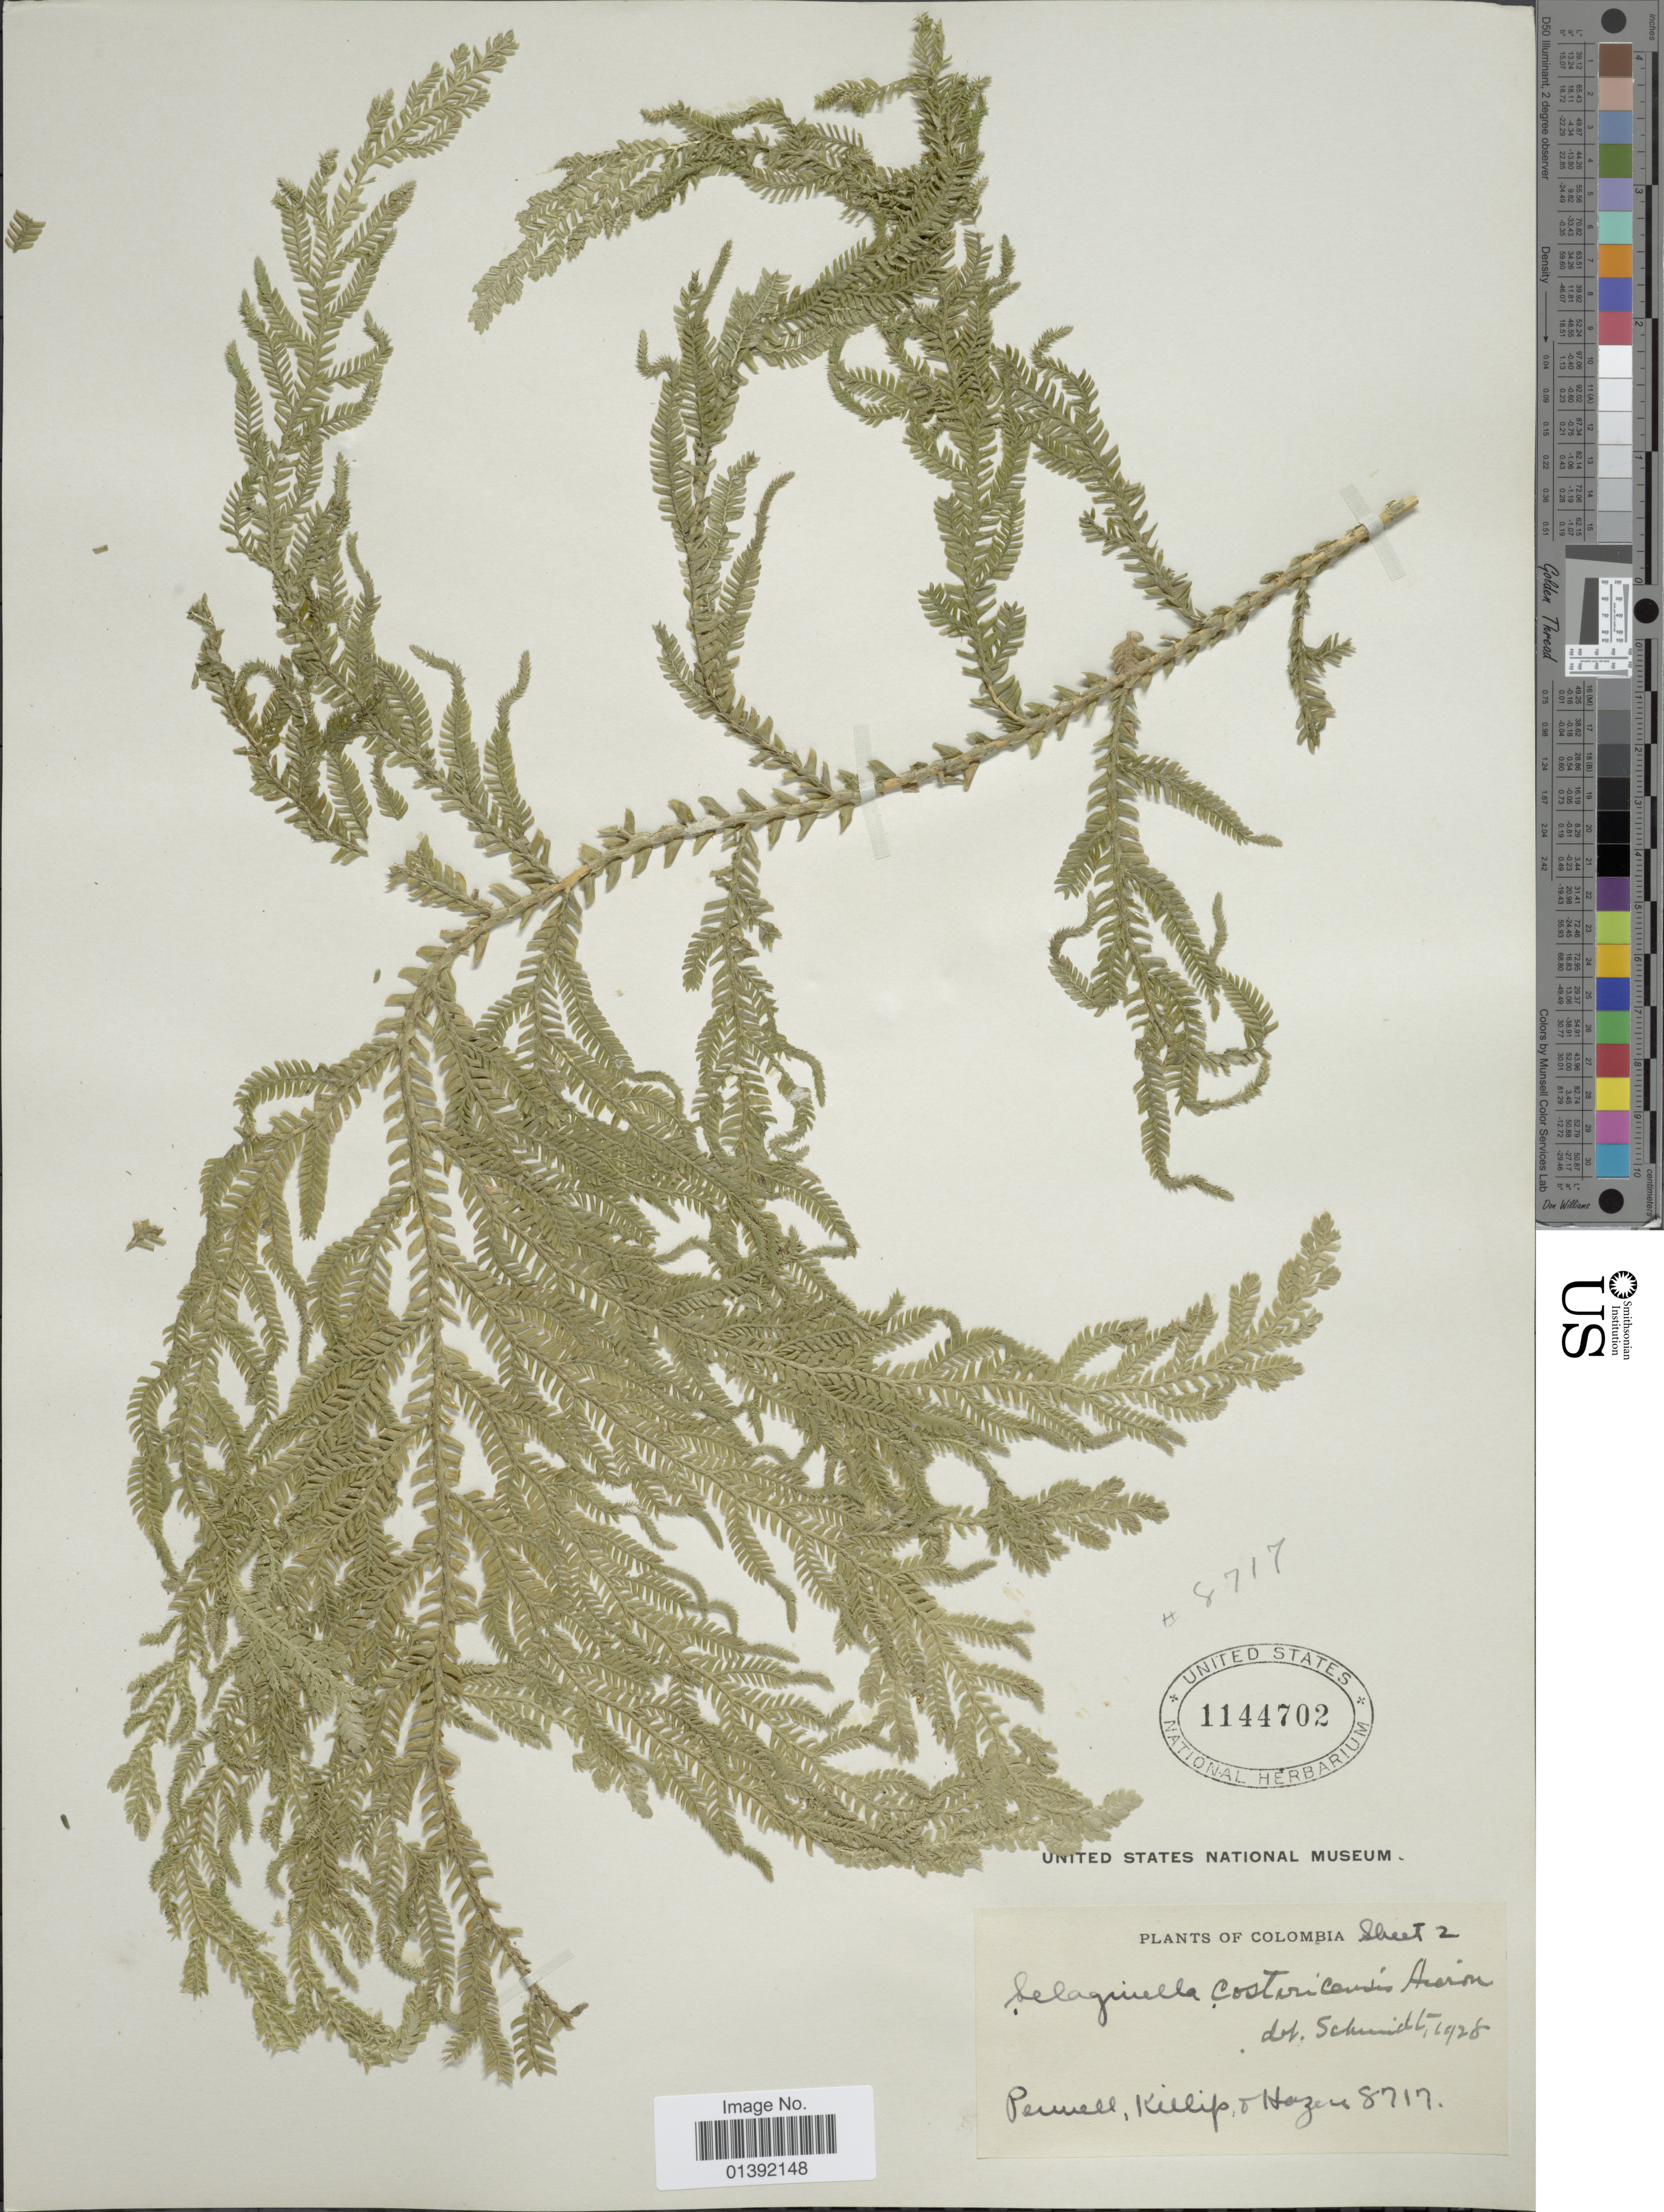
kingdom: Plantae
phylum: Tracheophyta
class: Lycopodiopsida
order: Selaginellales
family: Selaginellaceae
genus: Selaginella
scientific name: Selaginella wolffii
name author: Sodiro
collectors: -. Pennell, E. P. Killip & T. E. Hazen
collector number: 8717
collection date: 1922-07-25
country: Colombia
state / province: Caldas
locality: Rio Quindio, above Armenia, near R.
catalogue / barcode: US 1144702